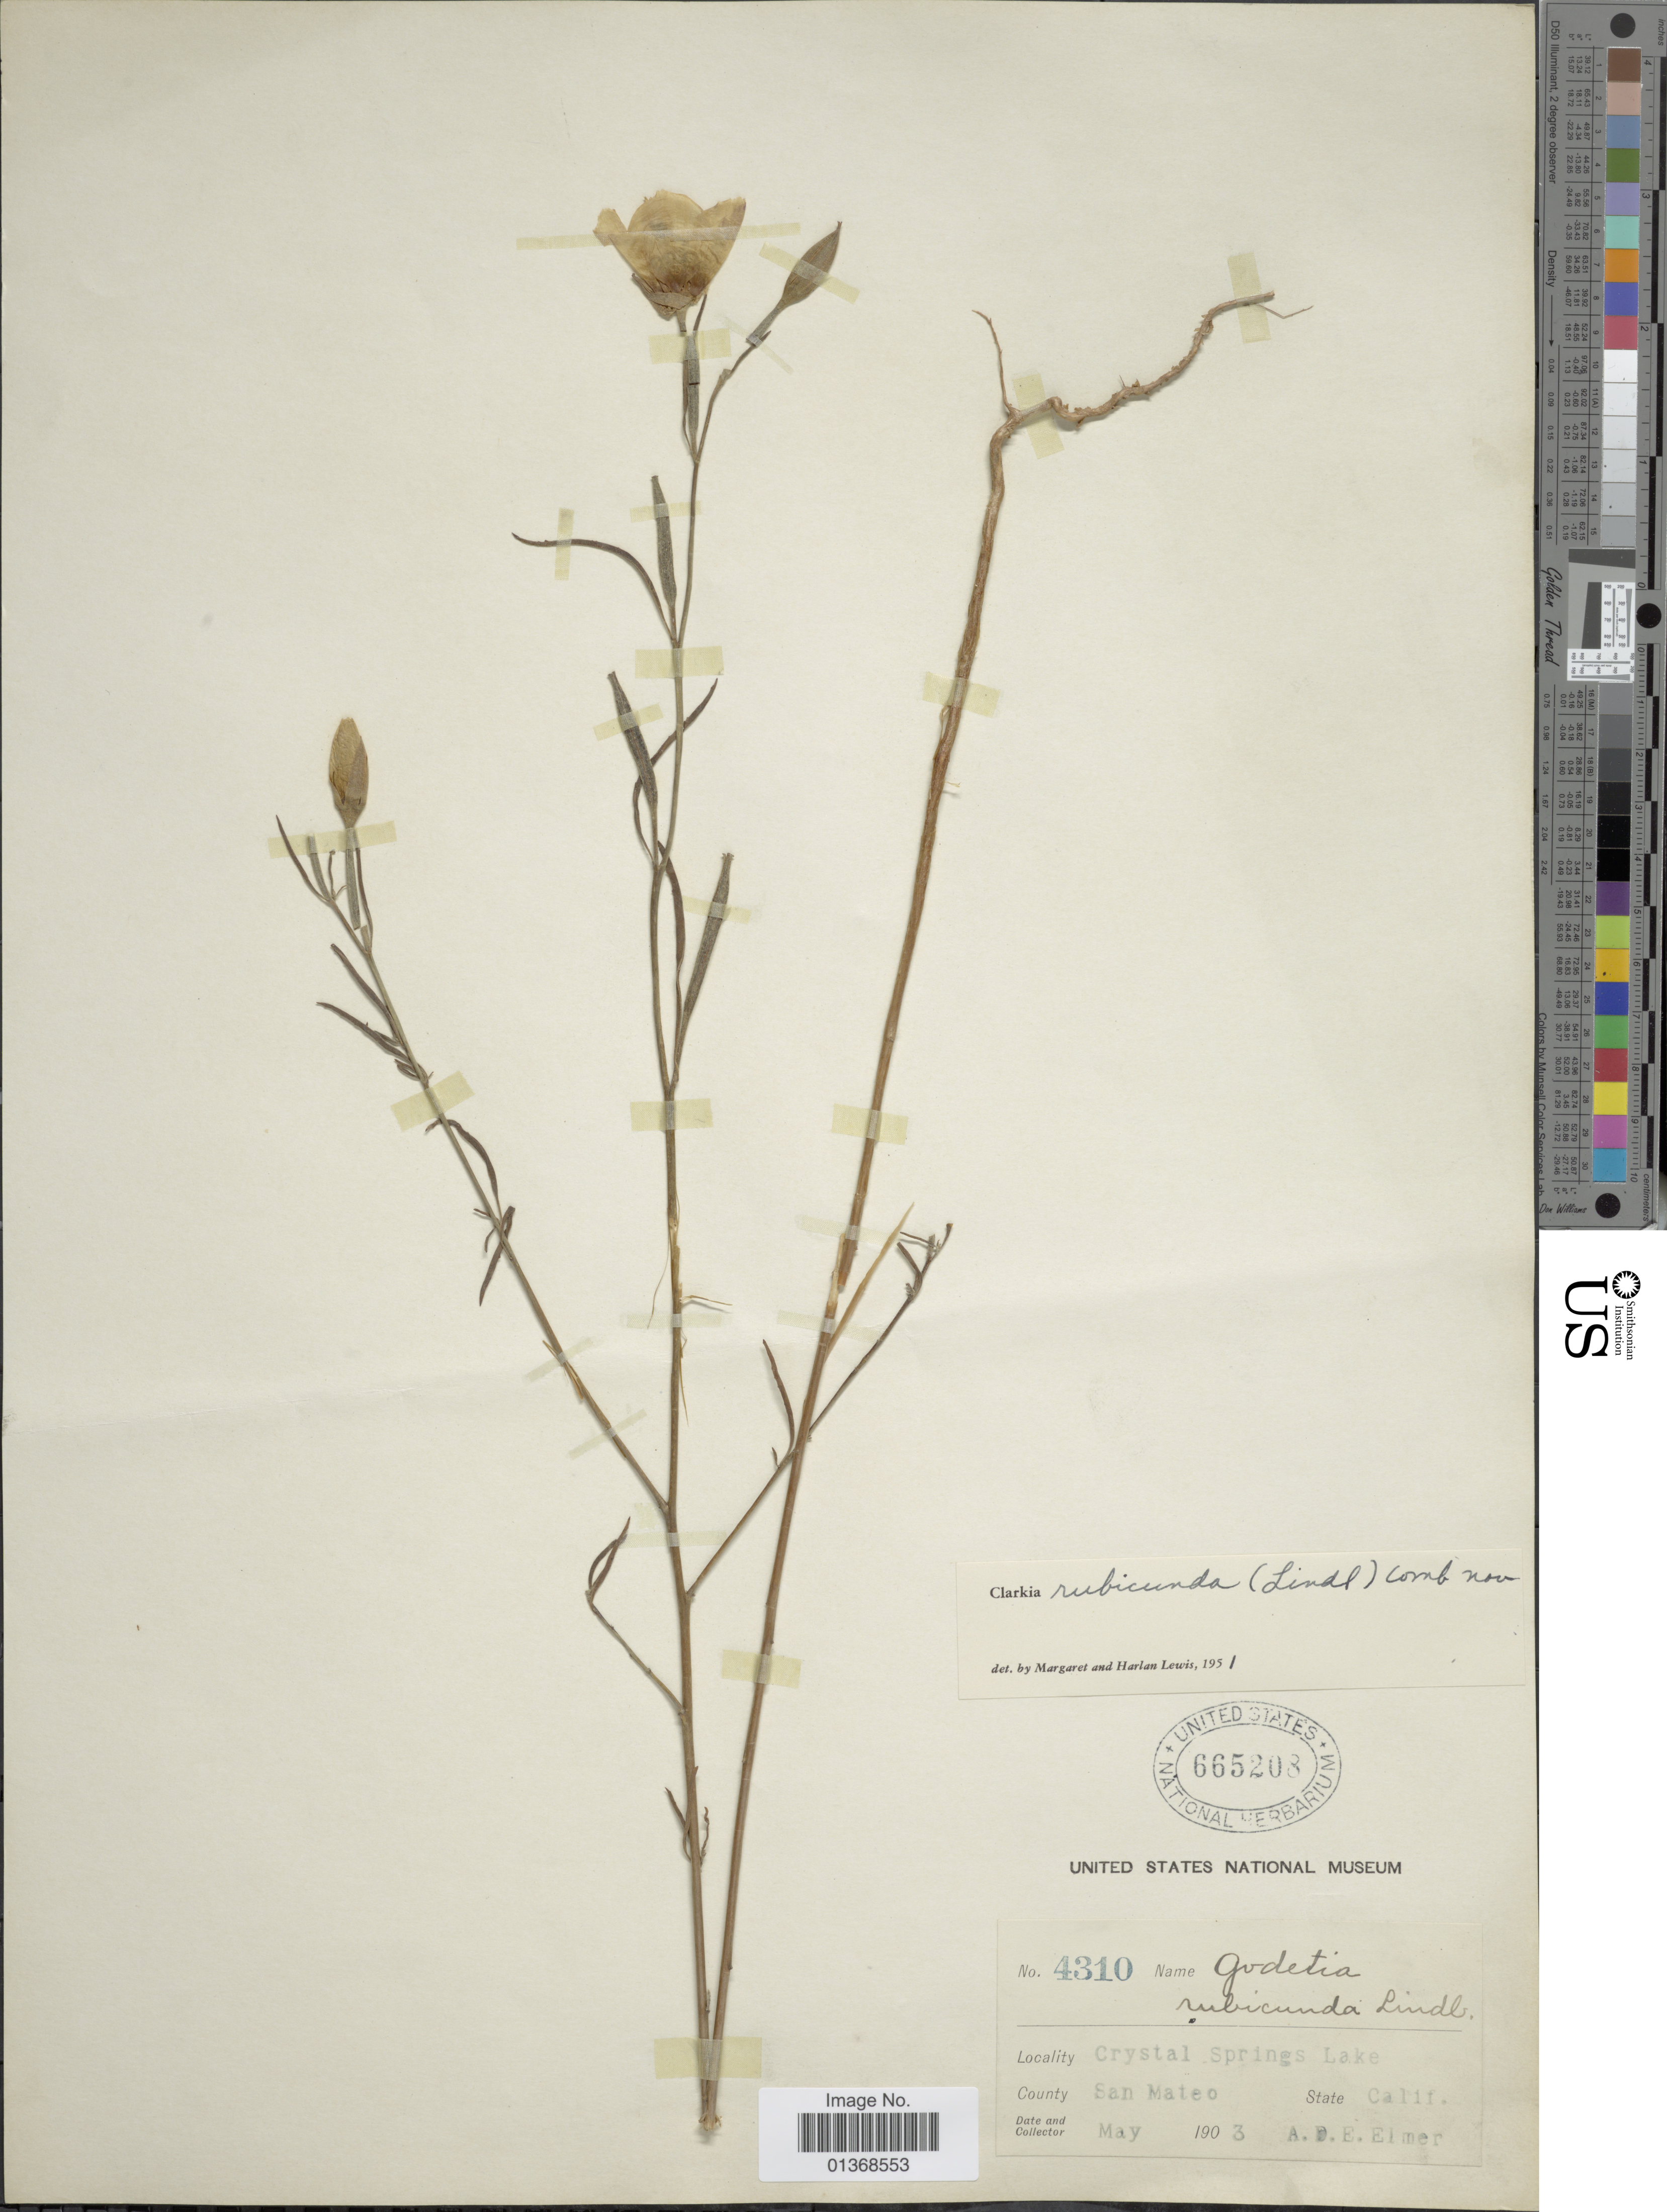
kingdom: Plantae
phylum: Tracheophyta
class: Magnoliopsida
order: Myrtales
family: Onagraceae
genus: Clarkia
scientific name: Clarkia rubicunda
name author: (Lindl.) F. H. Lewis & M.R. Lewis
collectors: A. D. E. Elmer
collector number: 4310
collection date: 1903-05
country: United States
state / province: California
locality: Crystal Springs Lake, San Mateo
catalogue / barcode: US 665208